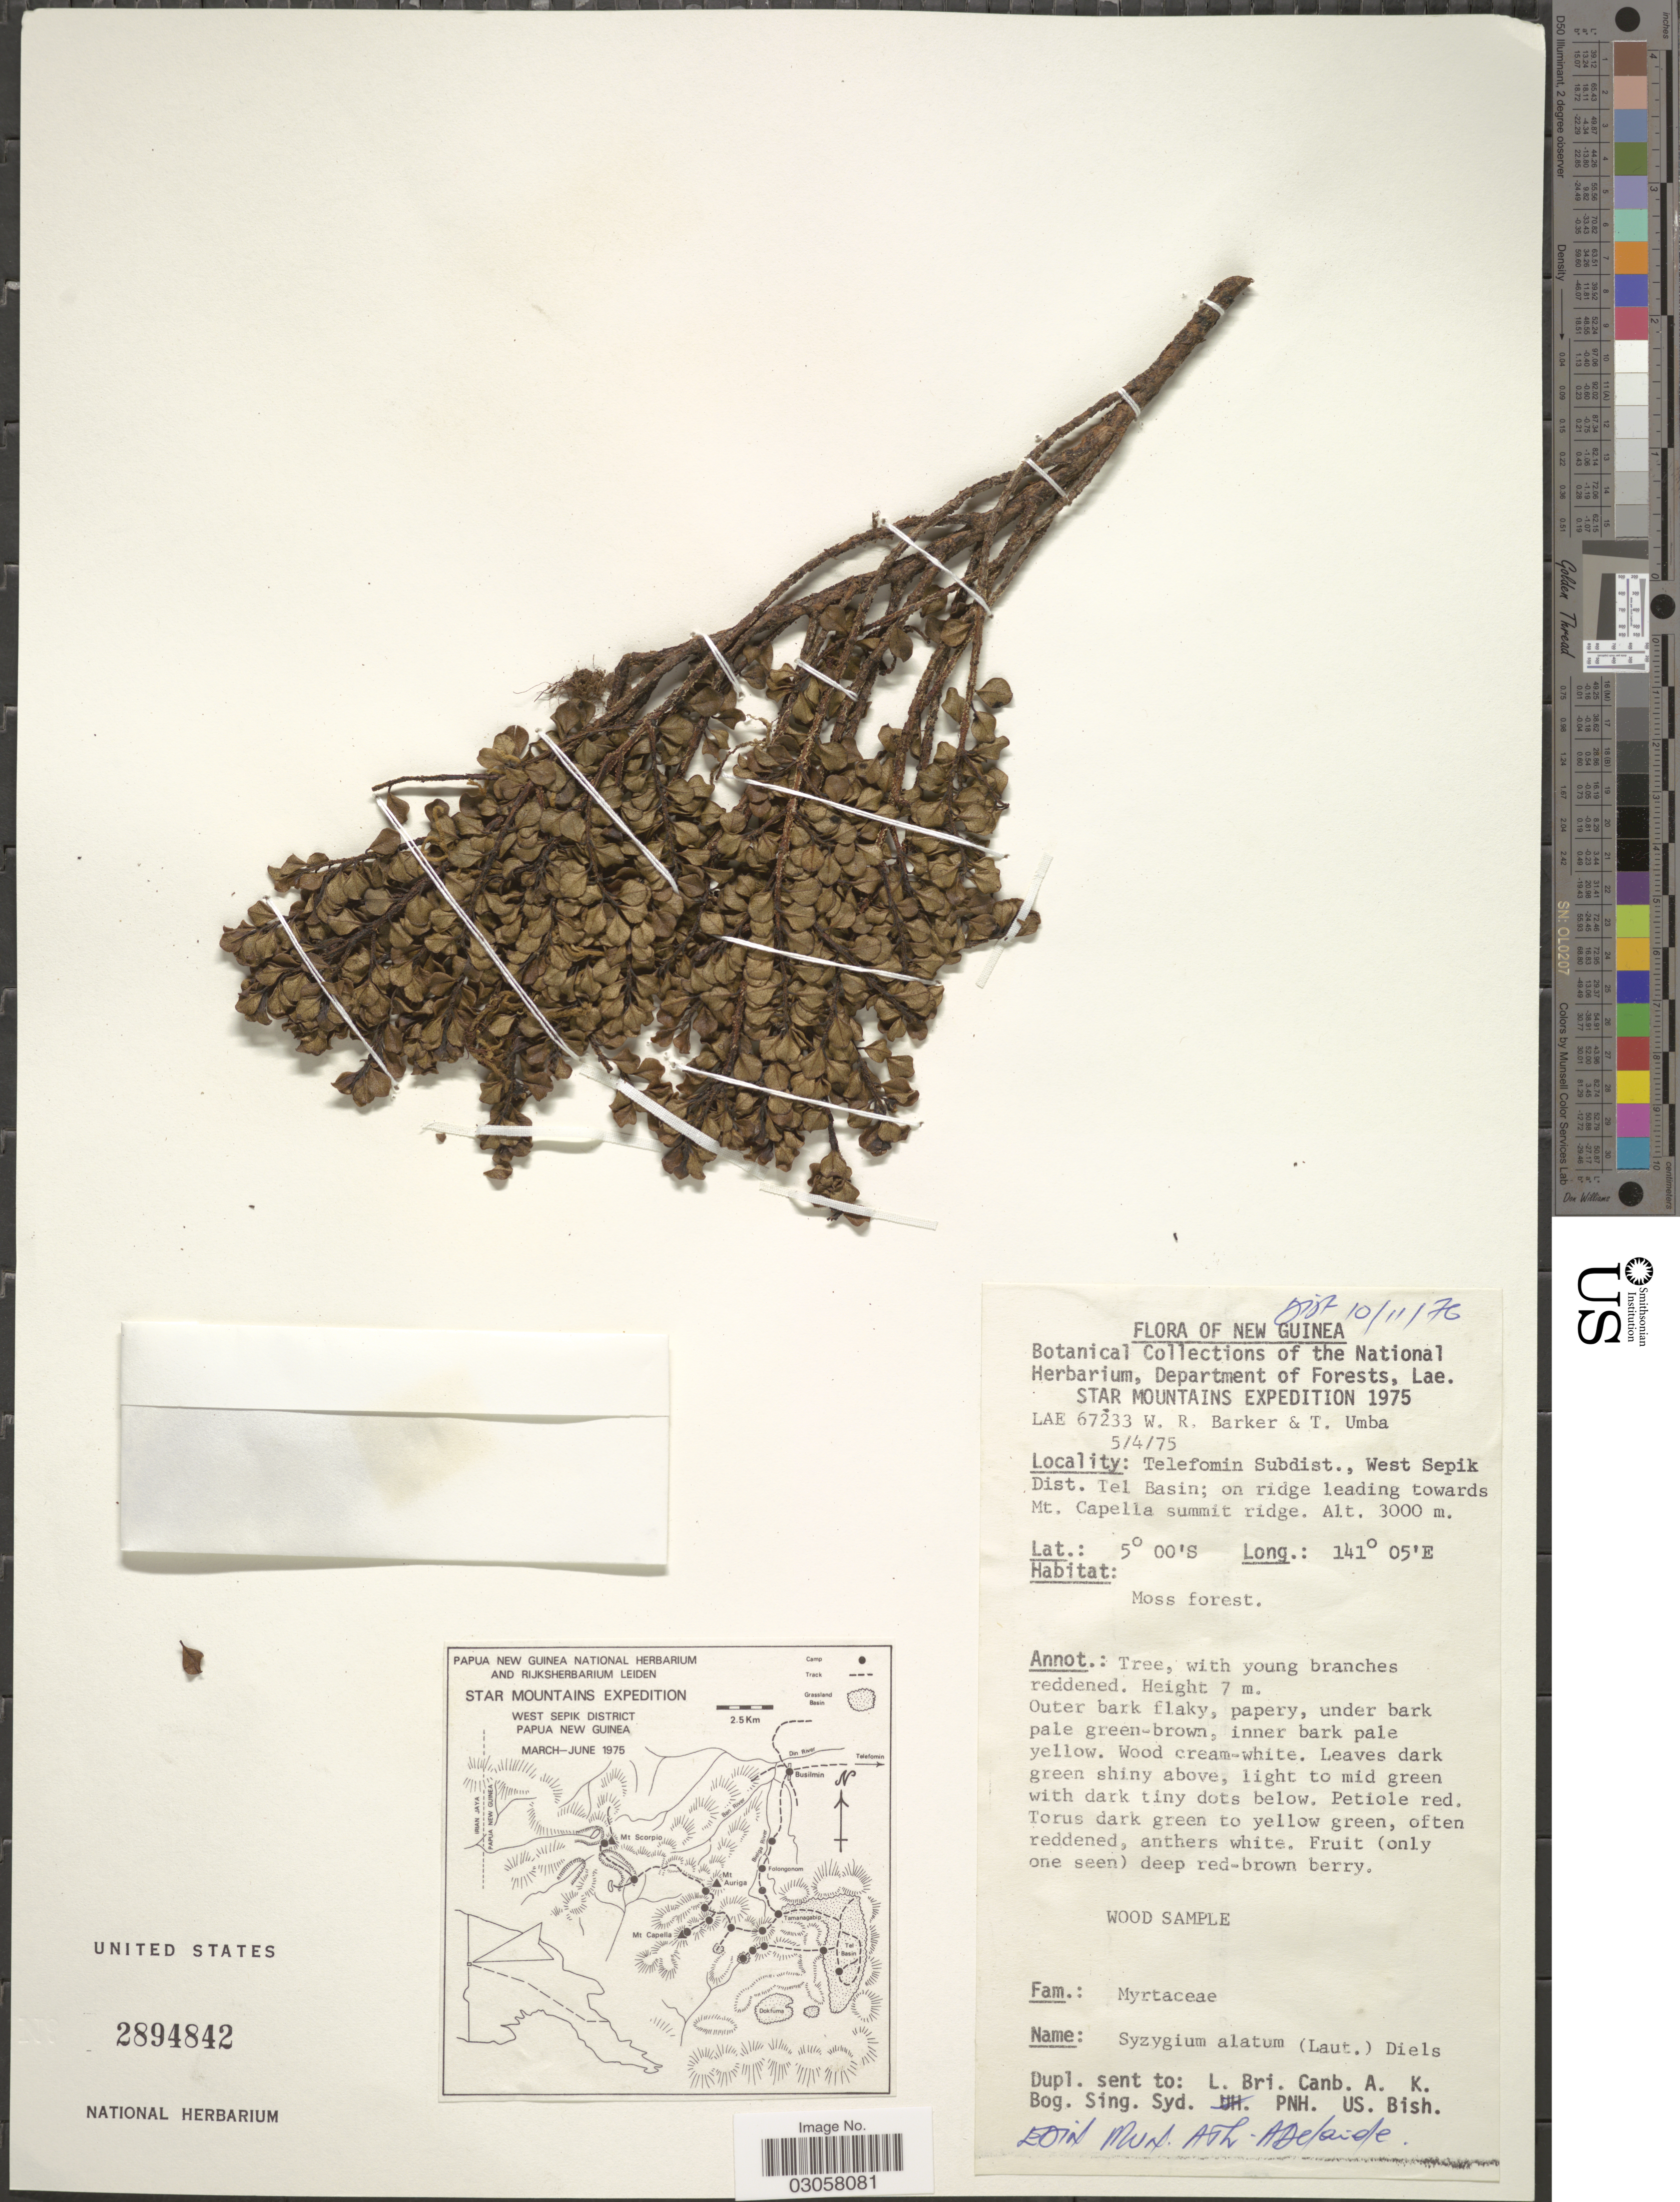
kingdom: Plantae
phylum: Tracheophyta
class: Magnoliopsida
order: Myrtales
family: Myrtaceae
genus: Syzygium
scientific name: Syzygium alatum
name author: (Lauterb.) Diels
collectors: W. R. Barker & T. Umba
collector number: LAE 67233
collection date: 1975-04-06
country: Papua New Guinea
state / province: Sandaun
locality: New Guinea. Telefomin Subdist., West Sepik Dist. Tel Basin; on ridge leading towards Mt. Capella summit ridge.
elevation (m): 3000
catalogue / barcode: US 2894842